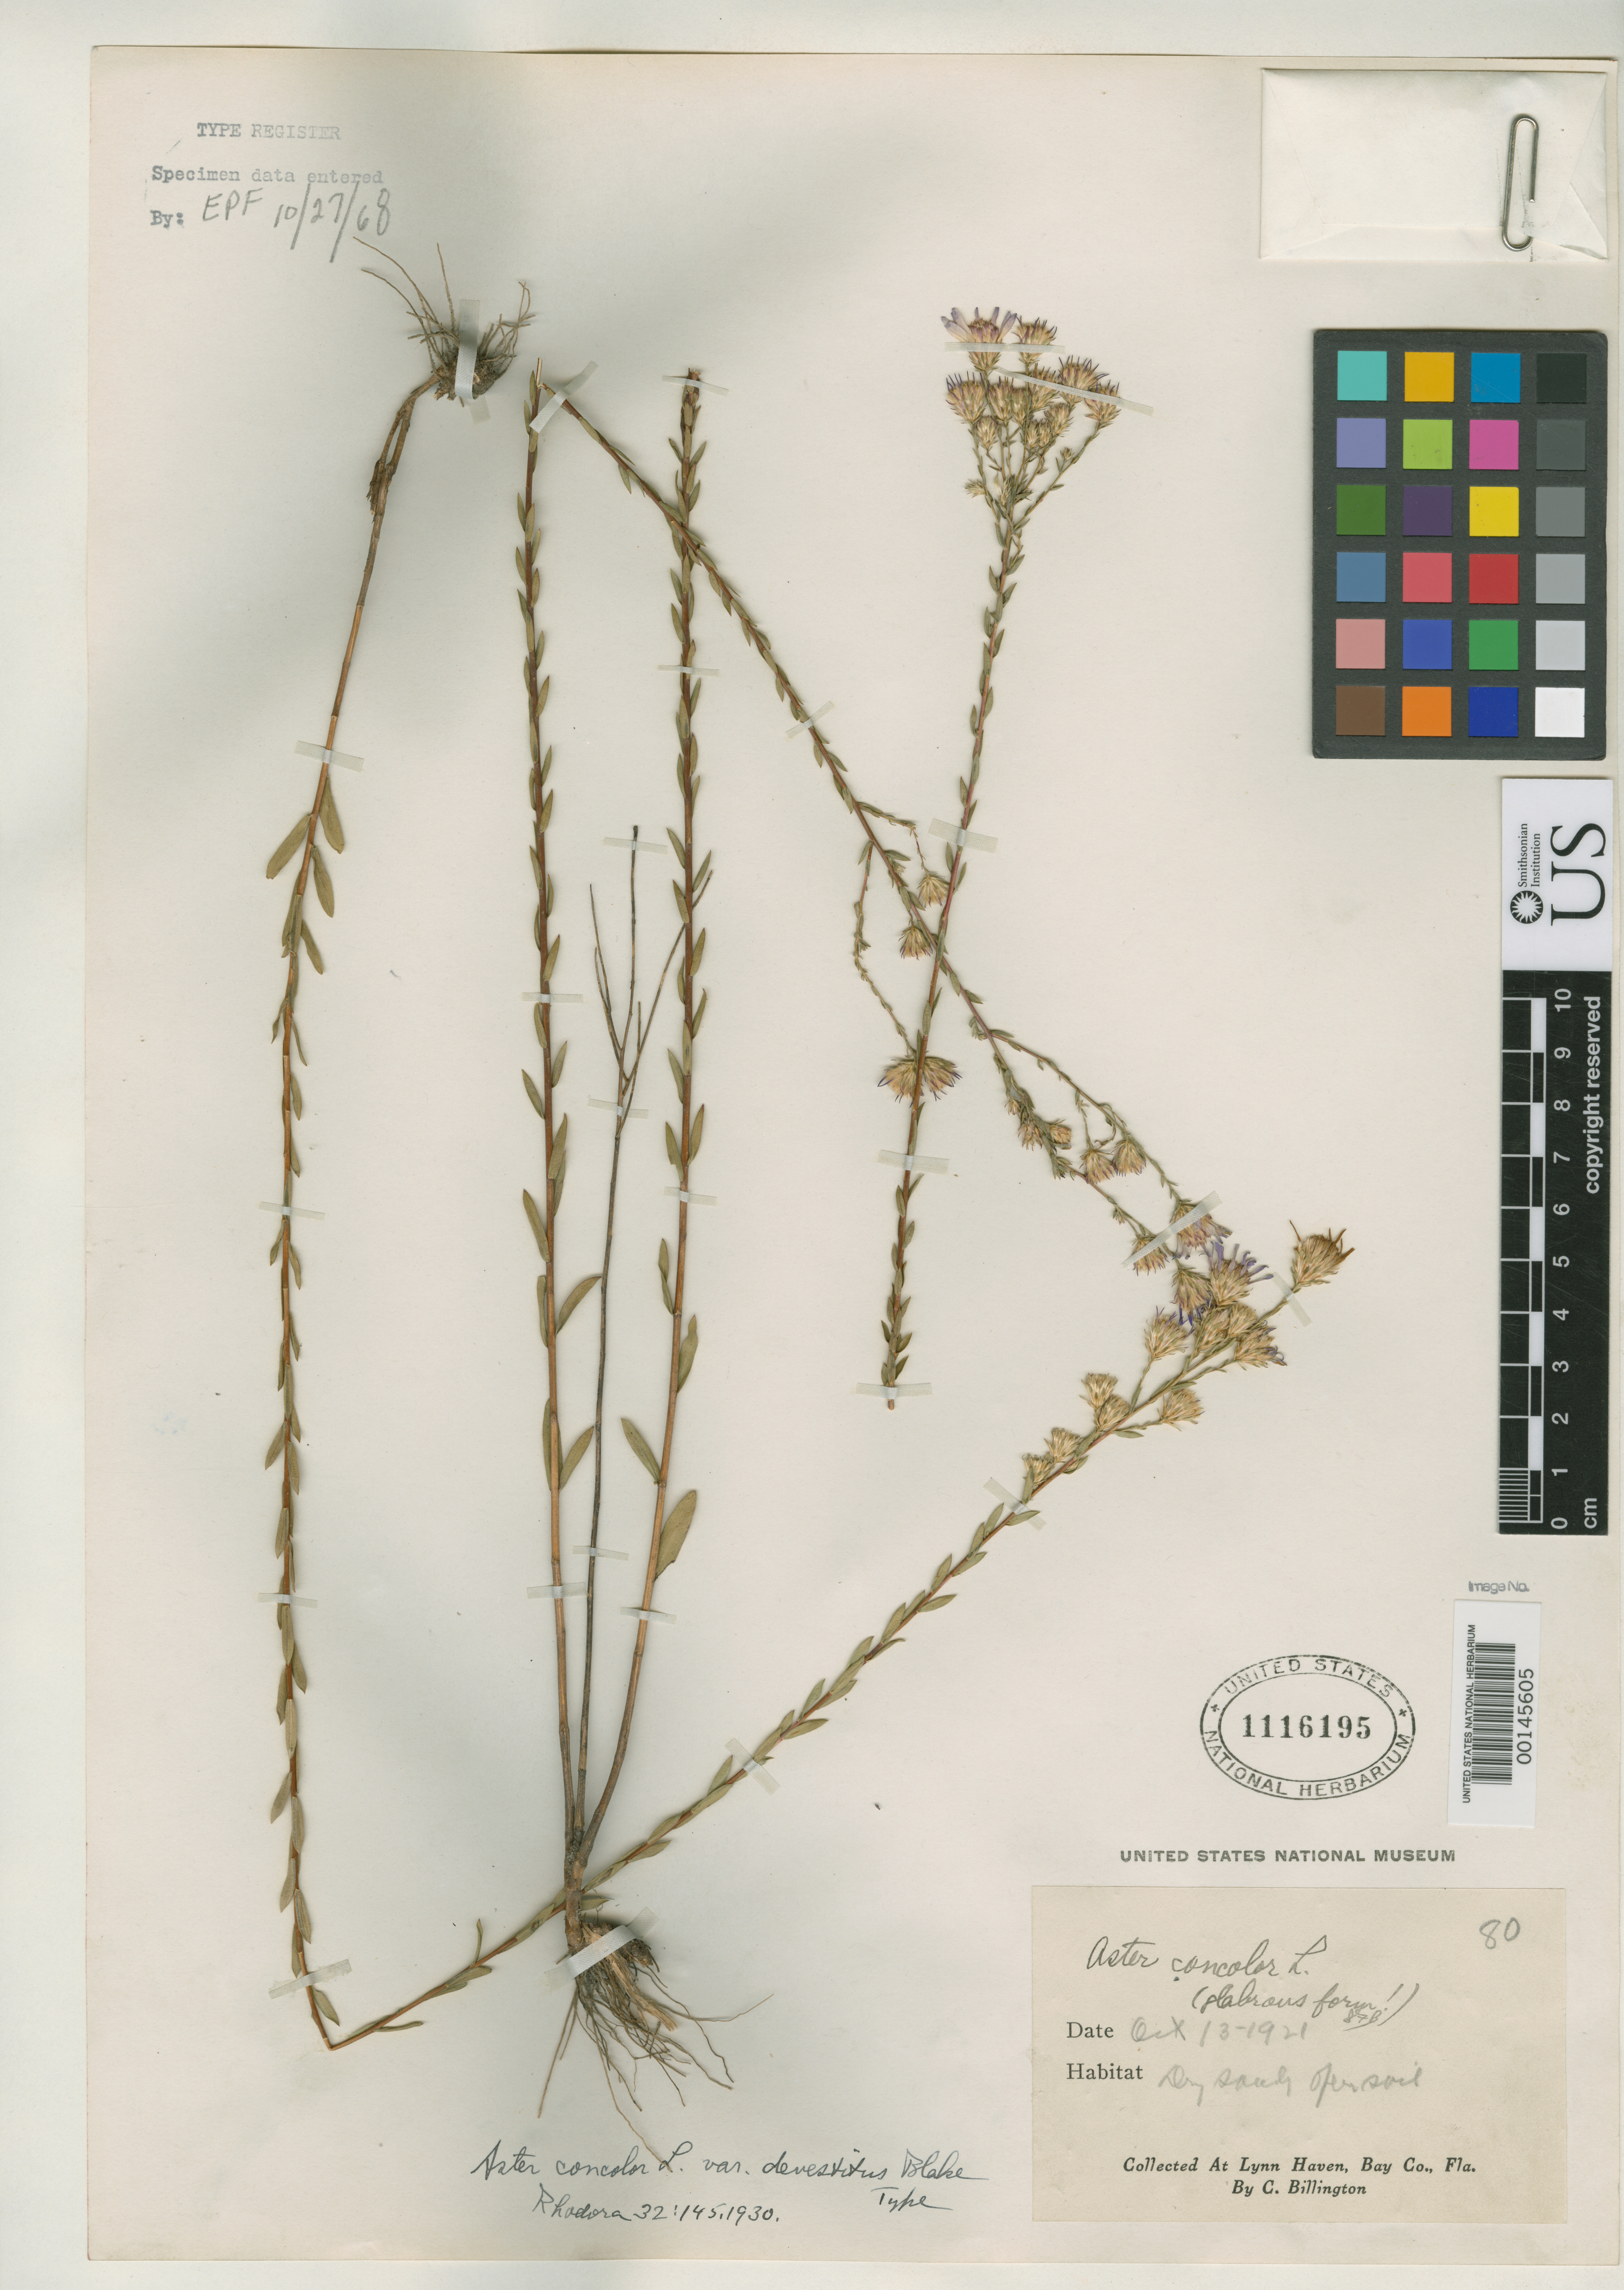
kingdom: Plantae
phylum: Tracheophyta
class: Magnoliopsida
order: Asterales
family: Asteraceae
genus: Aster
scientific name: Aster concolor var. devestitus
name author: S.F. Blake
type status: Holotype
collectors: C. Billington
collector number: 80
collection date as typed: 13 Oct 1921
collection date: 1921-10-13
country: United States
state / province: Florida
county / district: Bay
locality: Lynn Haven.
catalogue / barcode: US 1116195